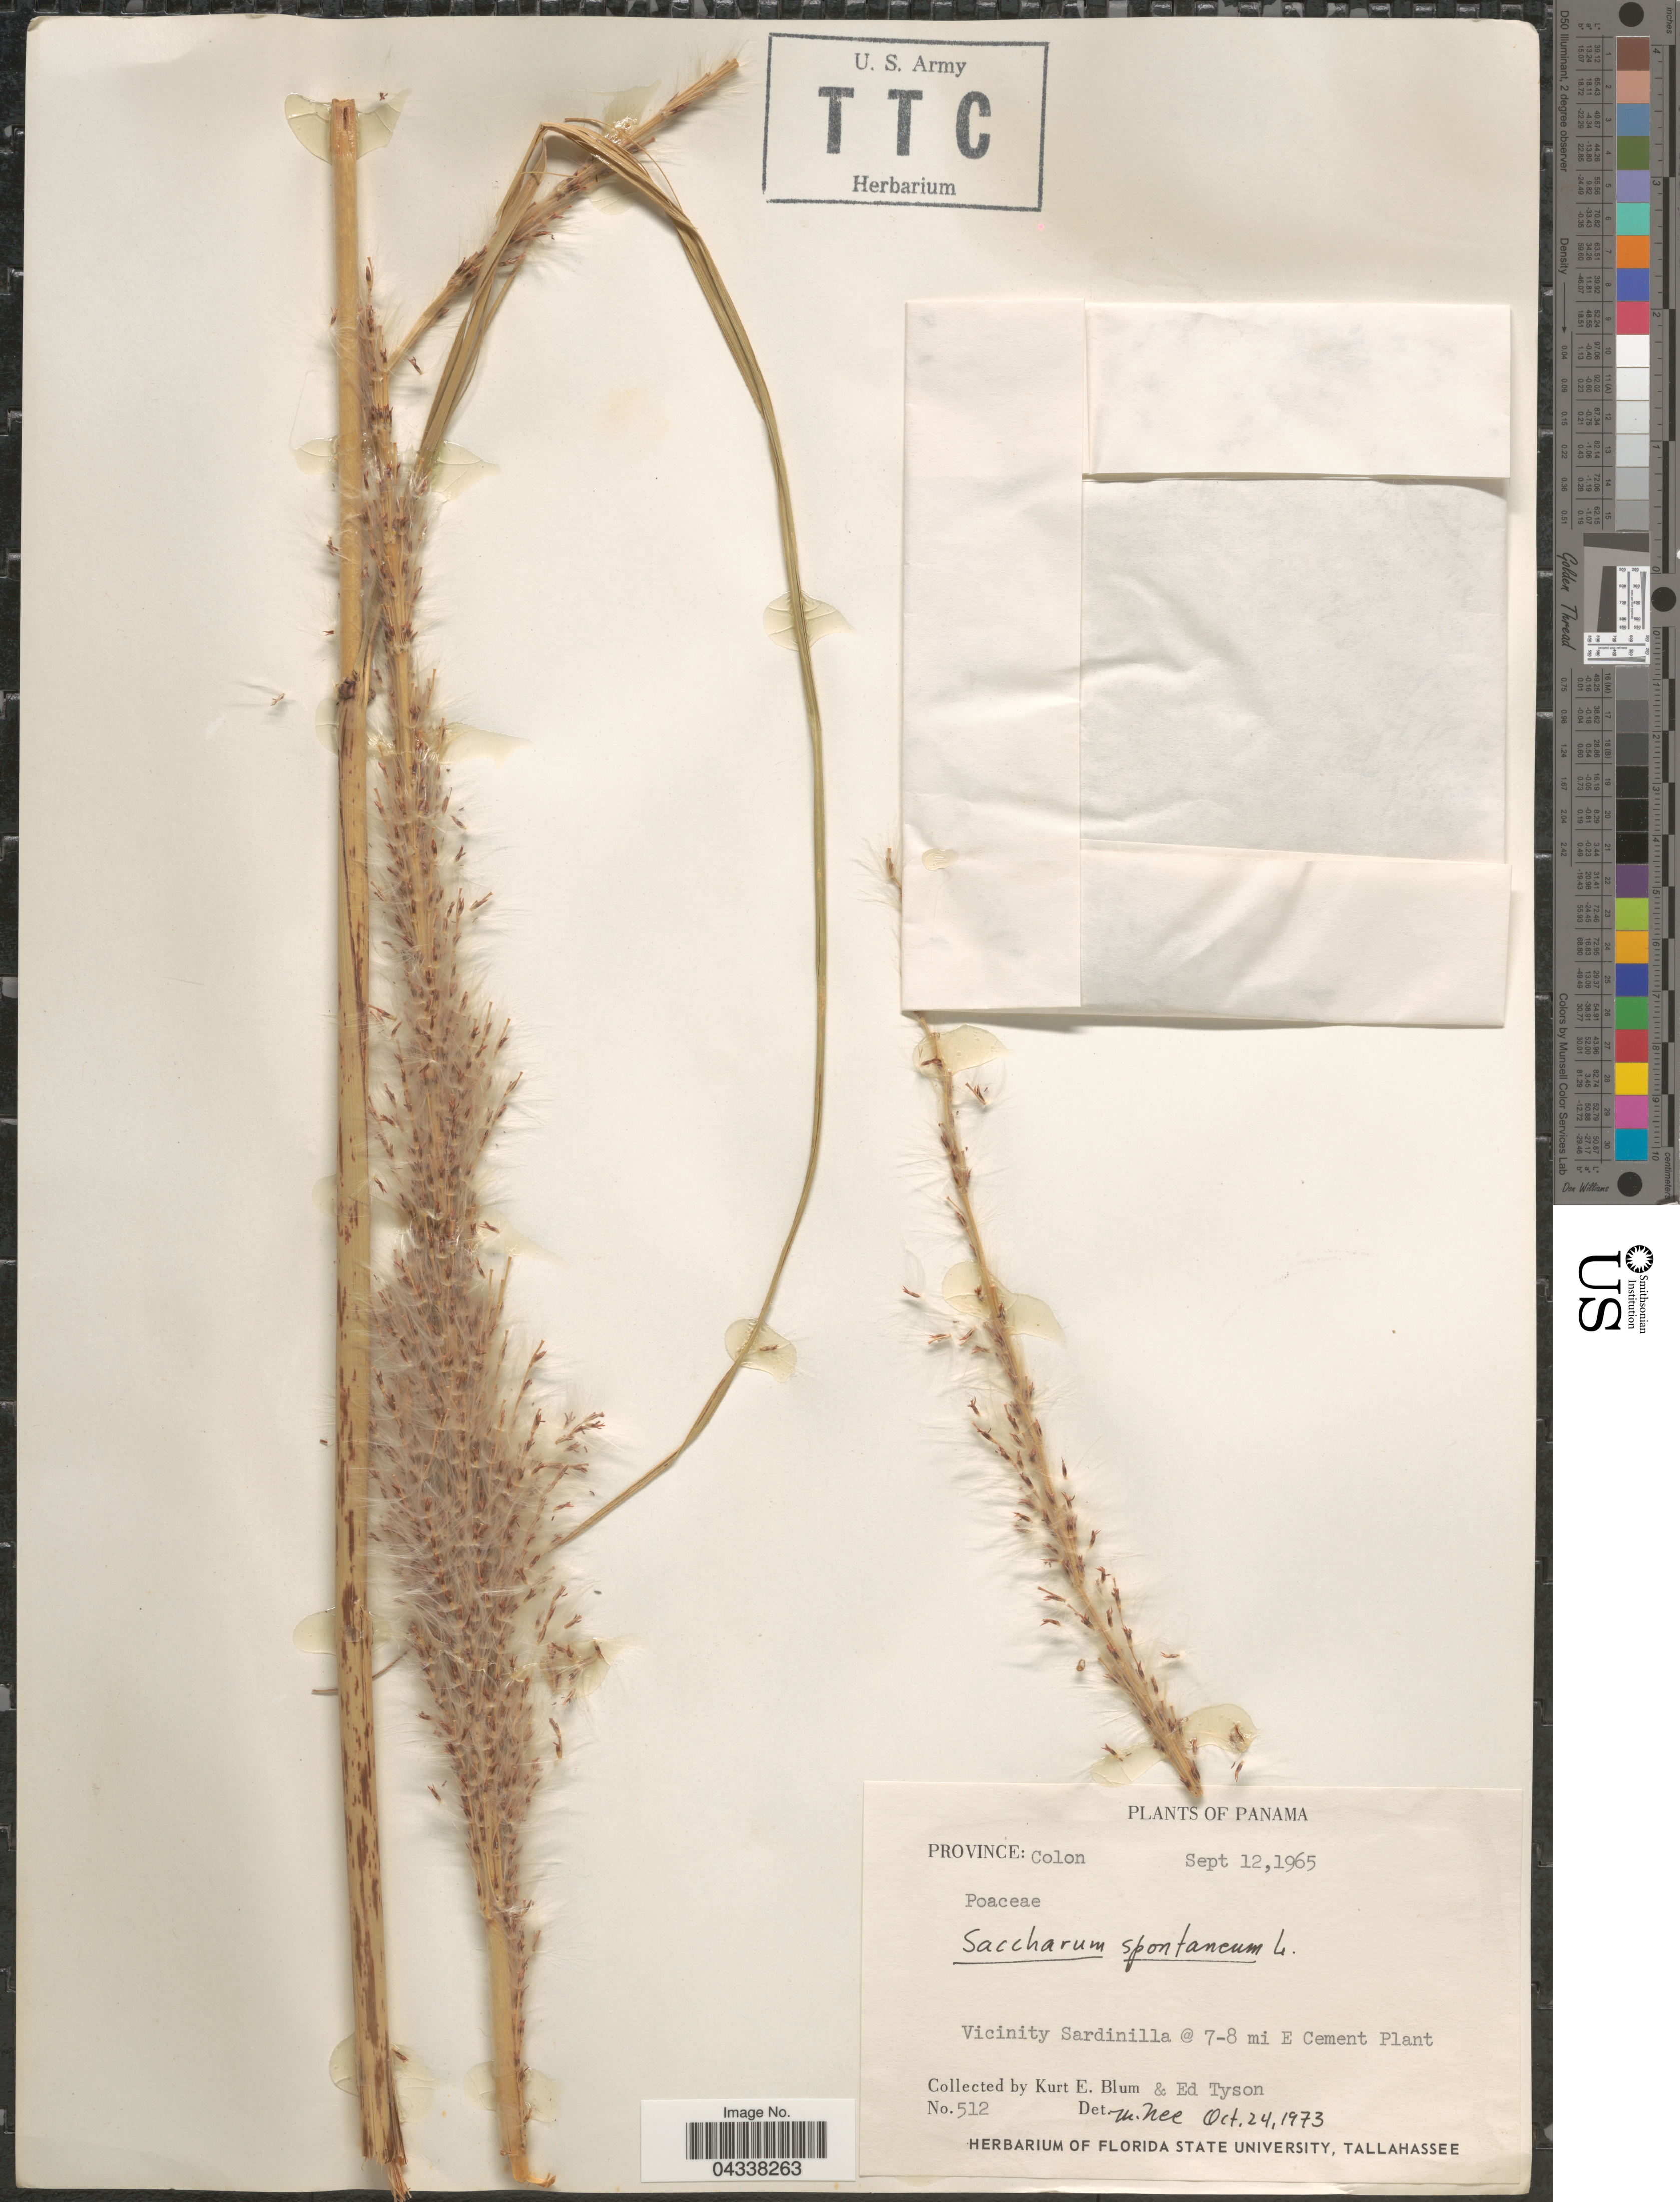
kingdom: Plantae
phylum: Tracheophyta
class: Liliopsida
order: Poales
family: Poaceae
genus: Saccharum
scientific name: Saccharum spontaneum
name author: L.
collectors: K. E. Blum & E. Tyson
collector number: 512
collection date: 1965-09-12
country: Panama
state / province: Colón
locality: Vicinity Sardinilla @ 7-8 mi E Cement Plant.